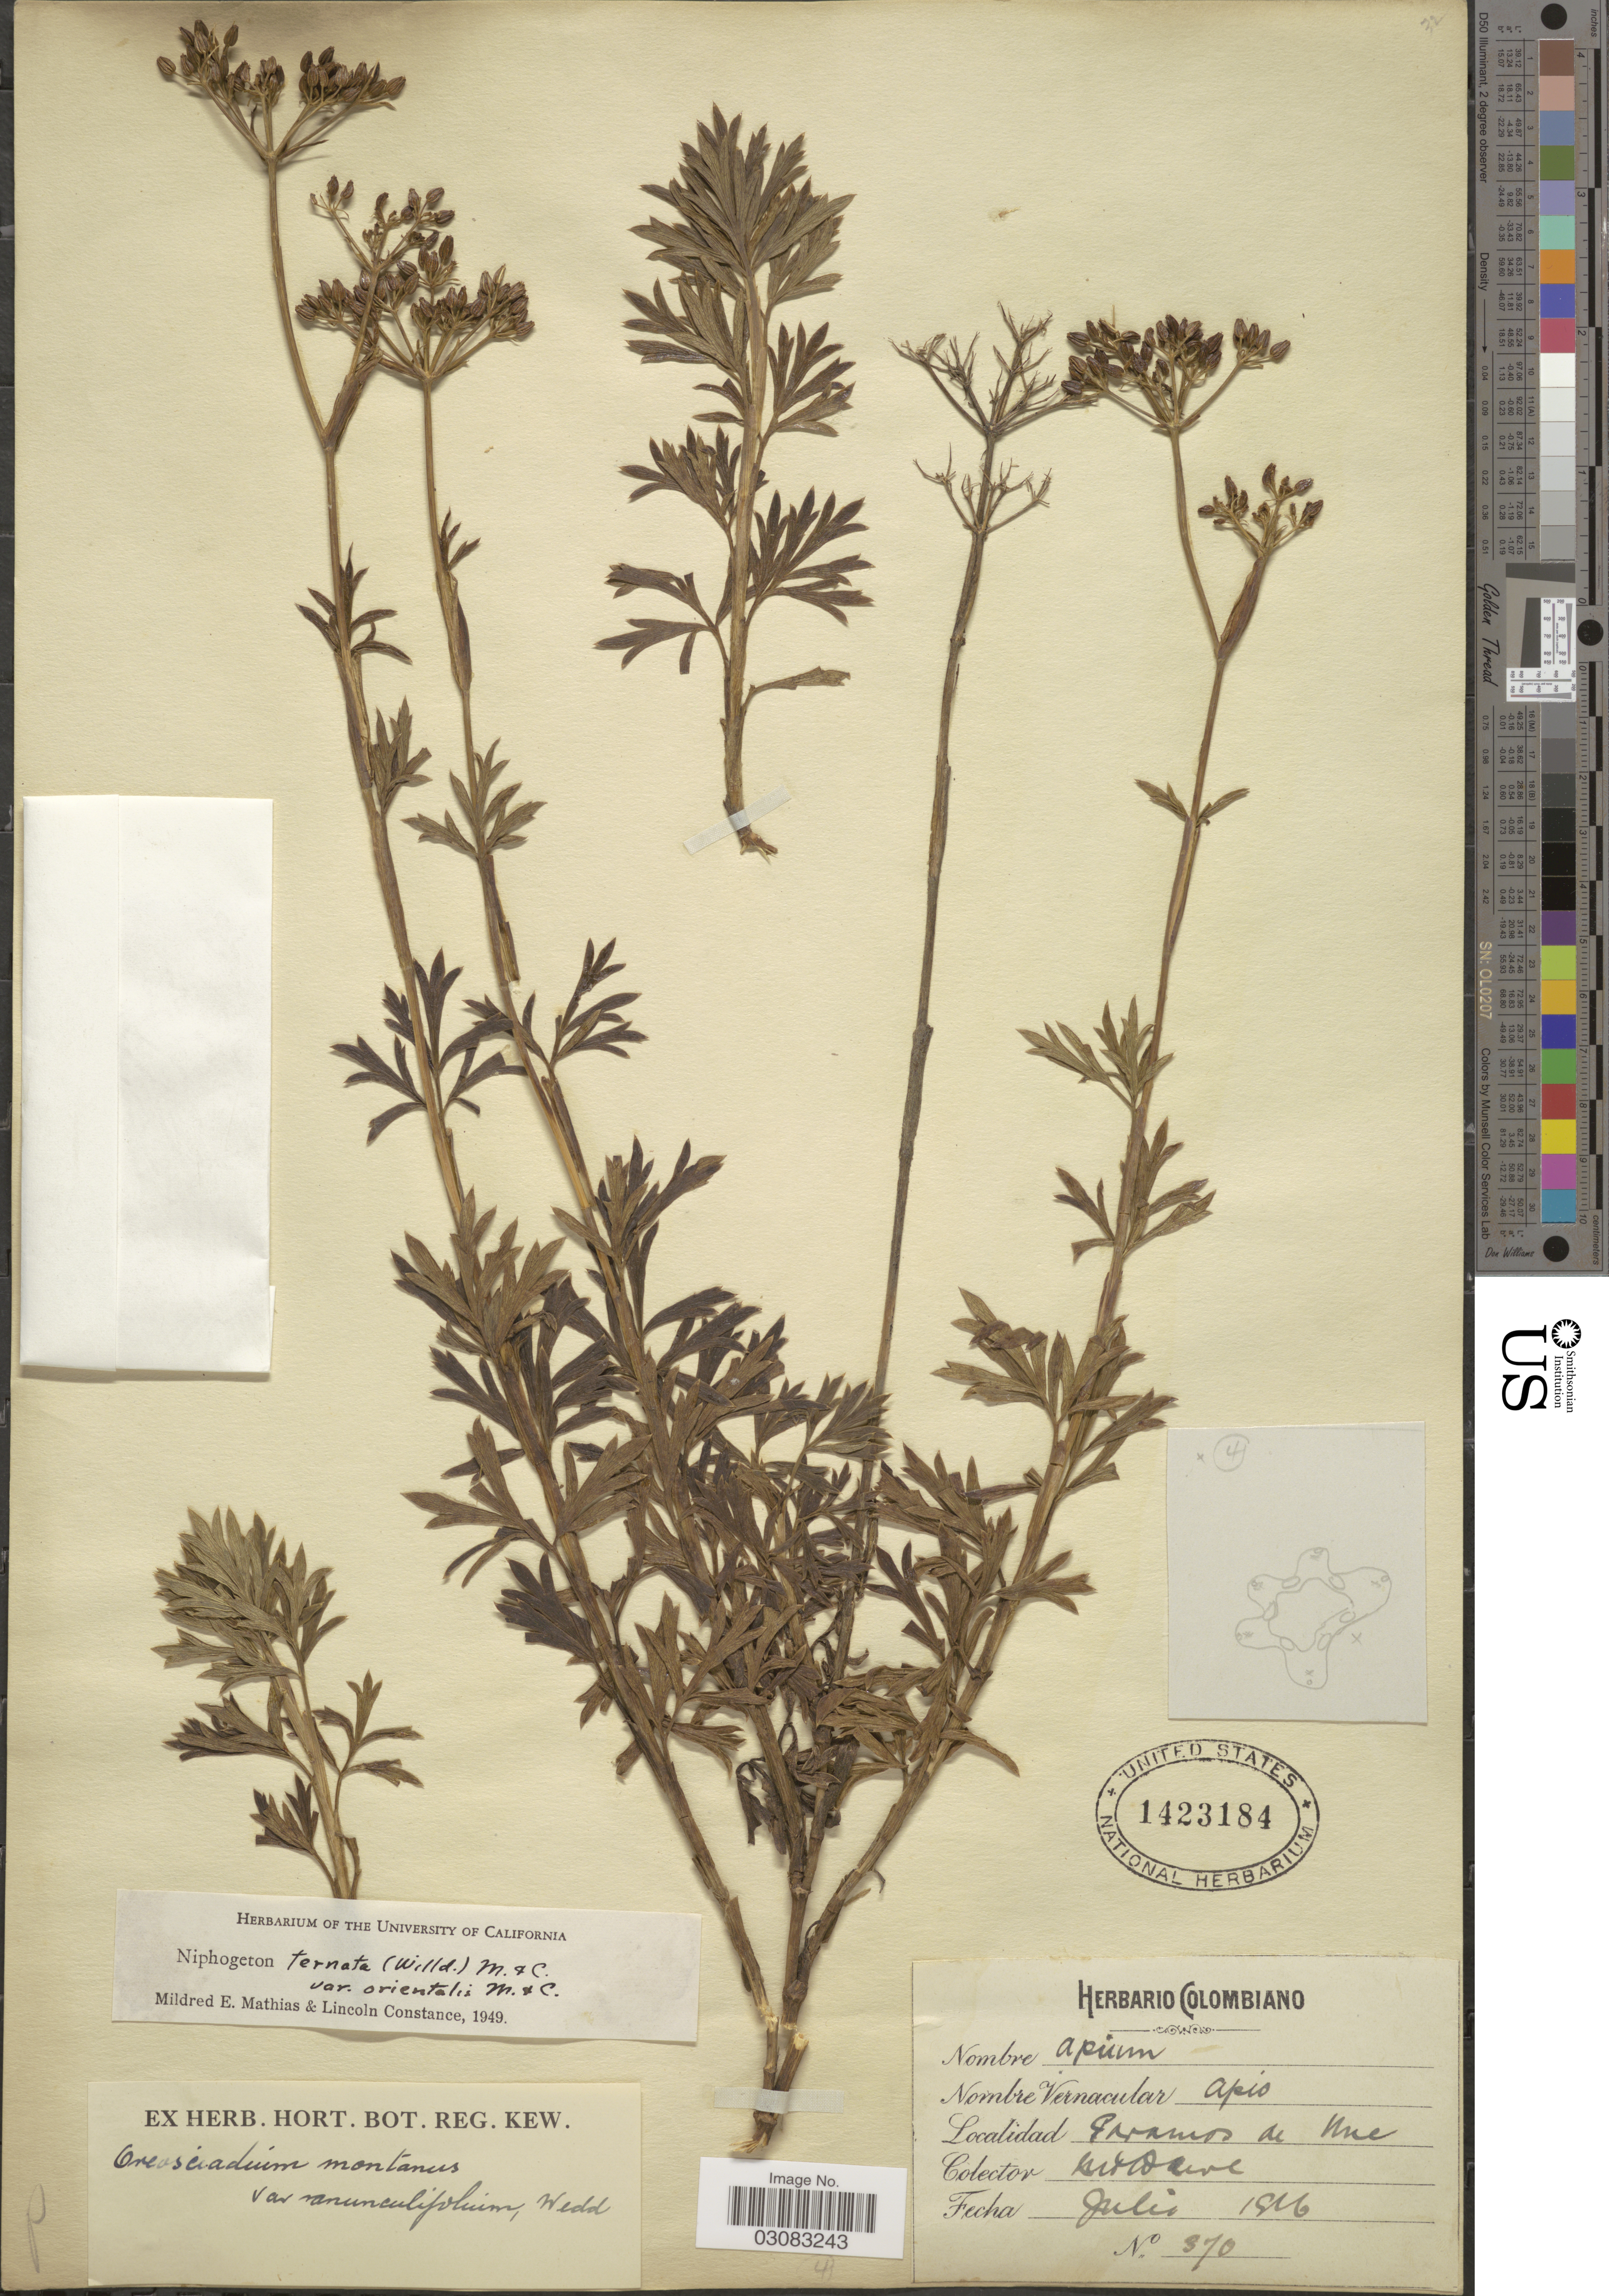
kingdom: Plantae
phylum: Tracheophyta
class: Magnoliopsida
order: Apiales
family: Apiaceae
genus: Niphogeton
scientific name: Niphogeton ternata var. orientalis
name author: Mathias & Constance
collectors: M. T. Dawe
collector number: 370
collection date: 1916-07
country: Colombia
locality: Paramos de Une [interpreted].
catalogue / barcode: US 1423184